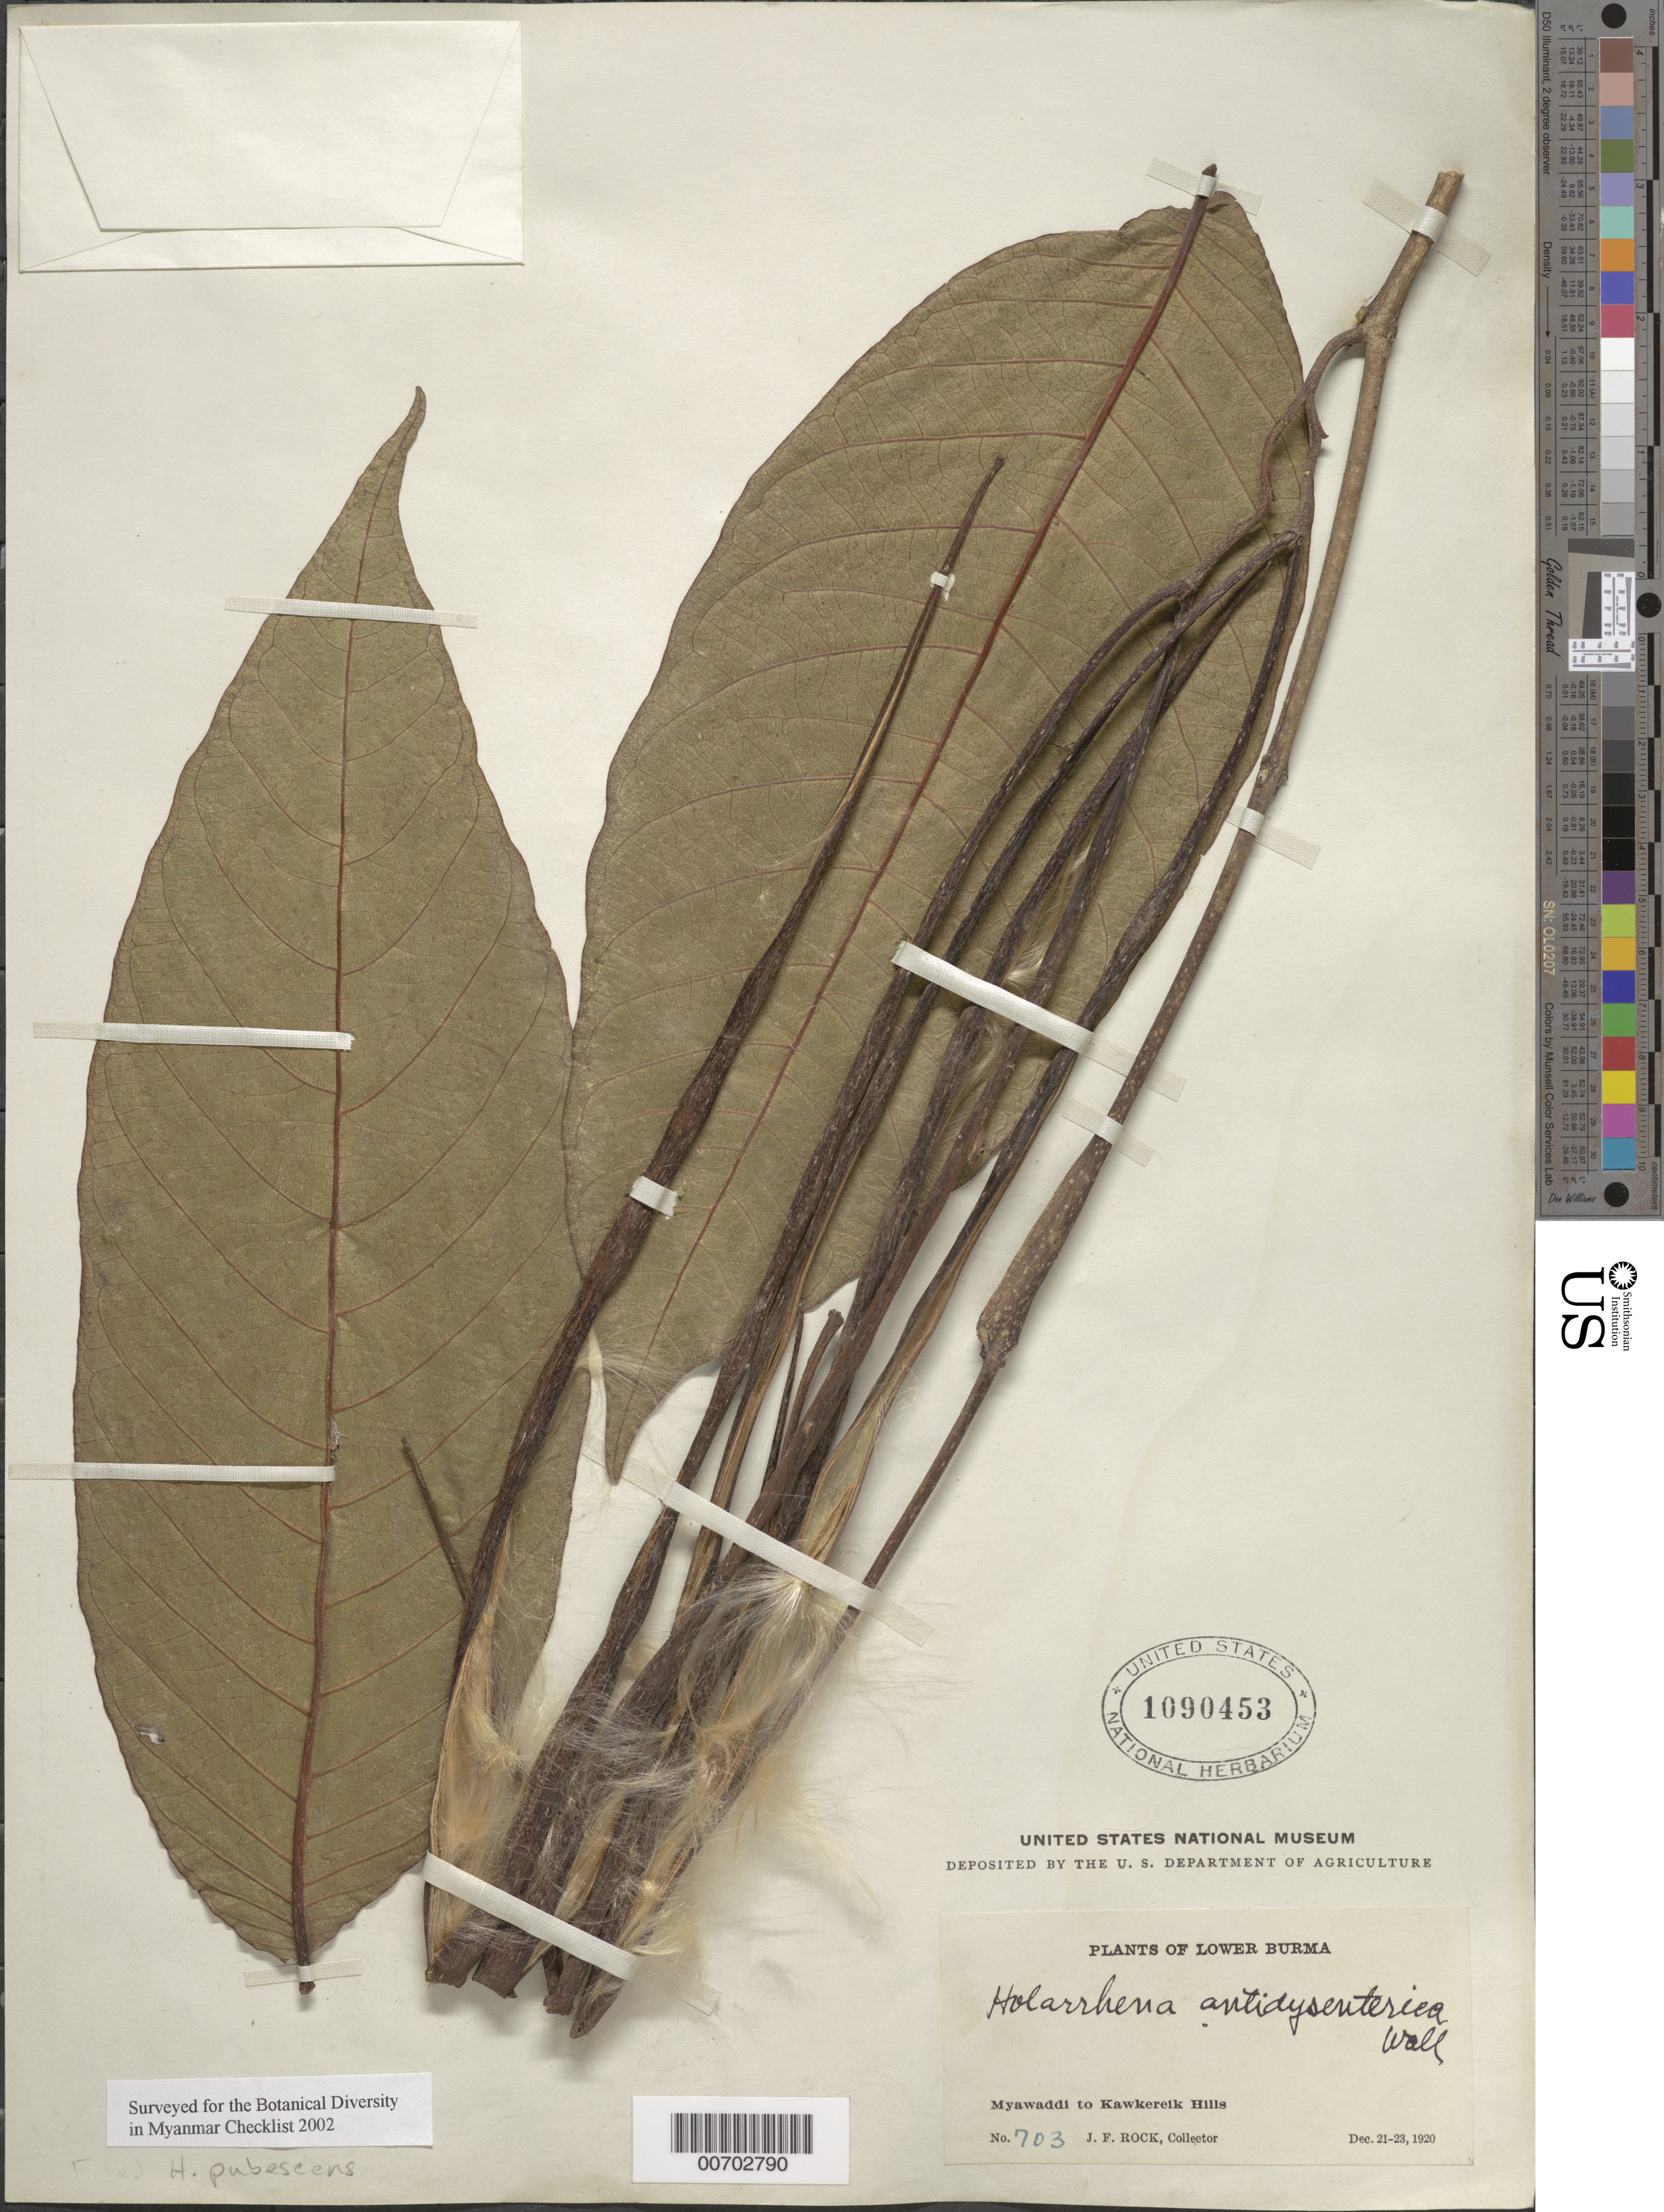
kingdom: Plantae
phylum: Tracheophyta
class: Magnoliopsida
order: Gentianales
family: Apocynaceae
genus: Holarrhena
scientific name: Holarrhena pubescens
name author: (Buch.-Ham.) Wall. ex G. Don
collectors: J. F. Rock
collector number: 703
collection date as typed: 21 Dec 1920 to 23 Dec 1920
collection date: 1920-12-21/1920-12-23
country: Myanmar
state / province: Kawthule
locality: Myawaddi to Kawkereik Hills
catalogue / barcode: US 1090453